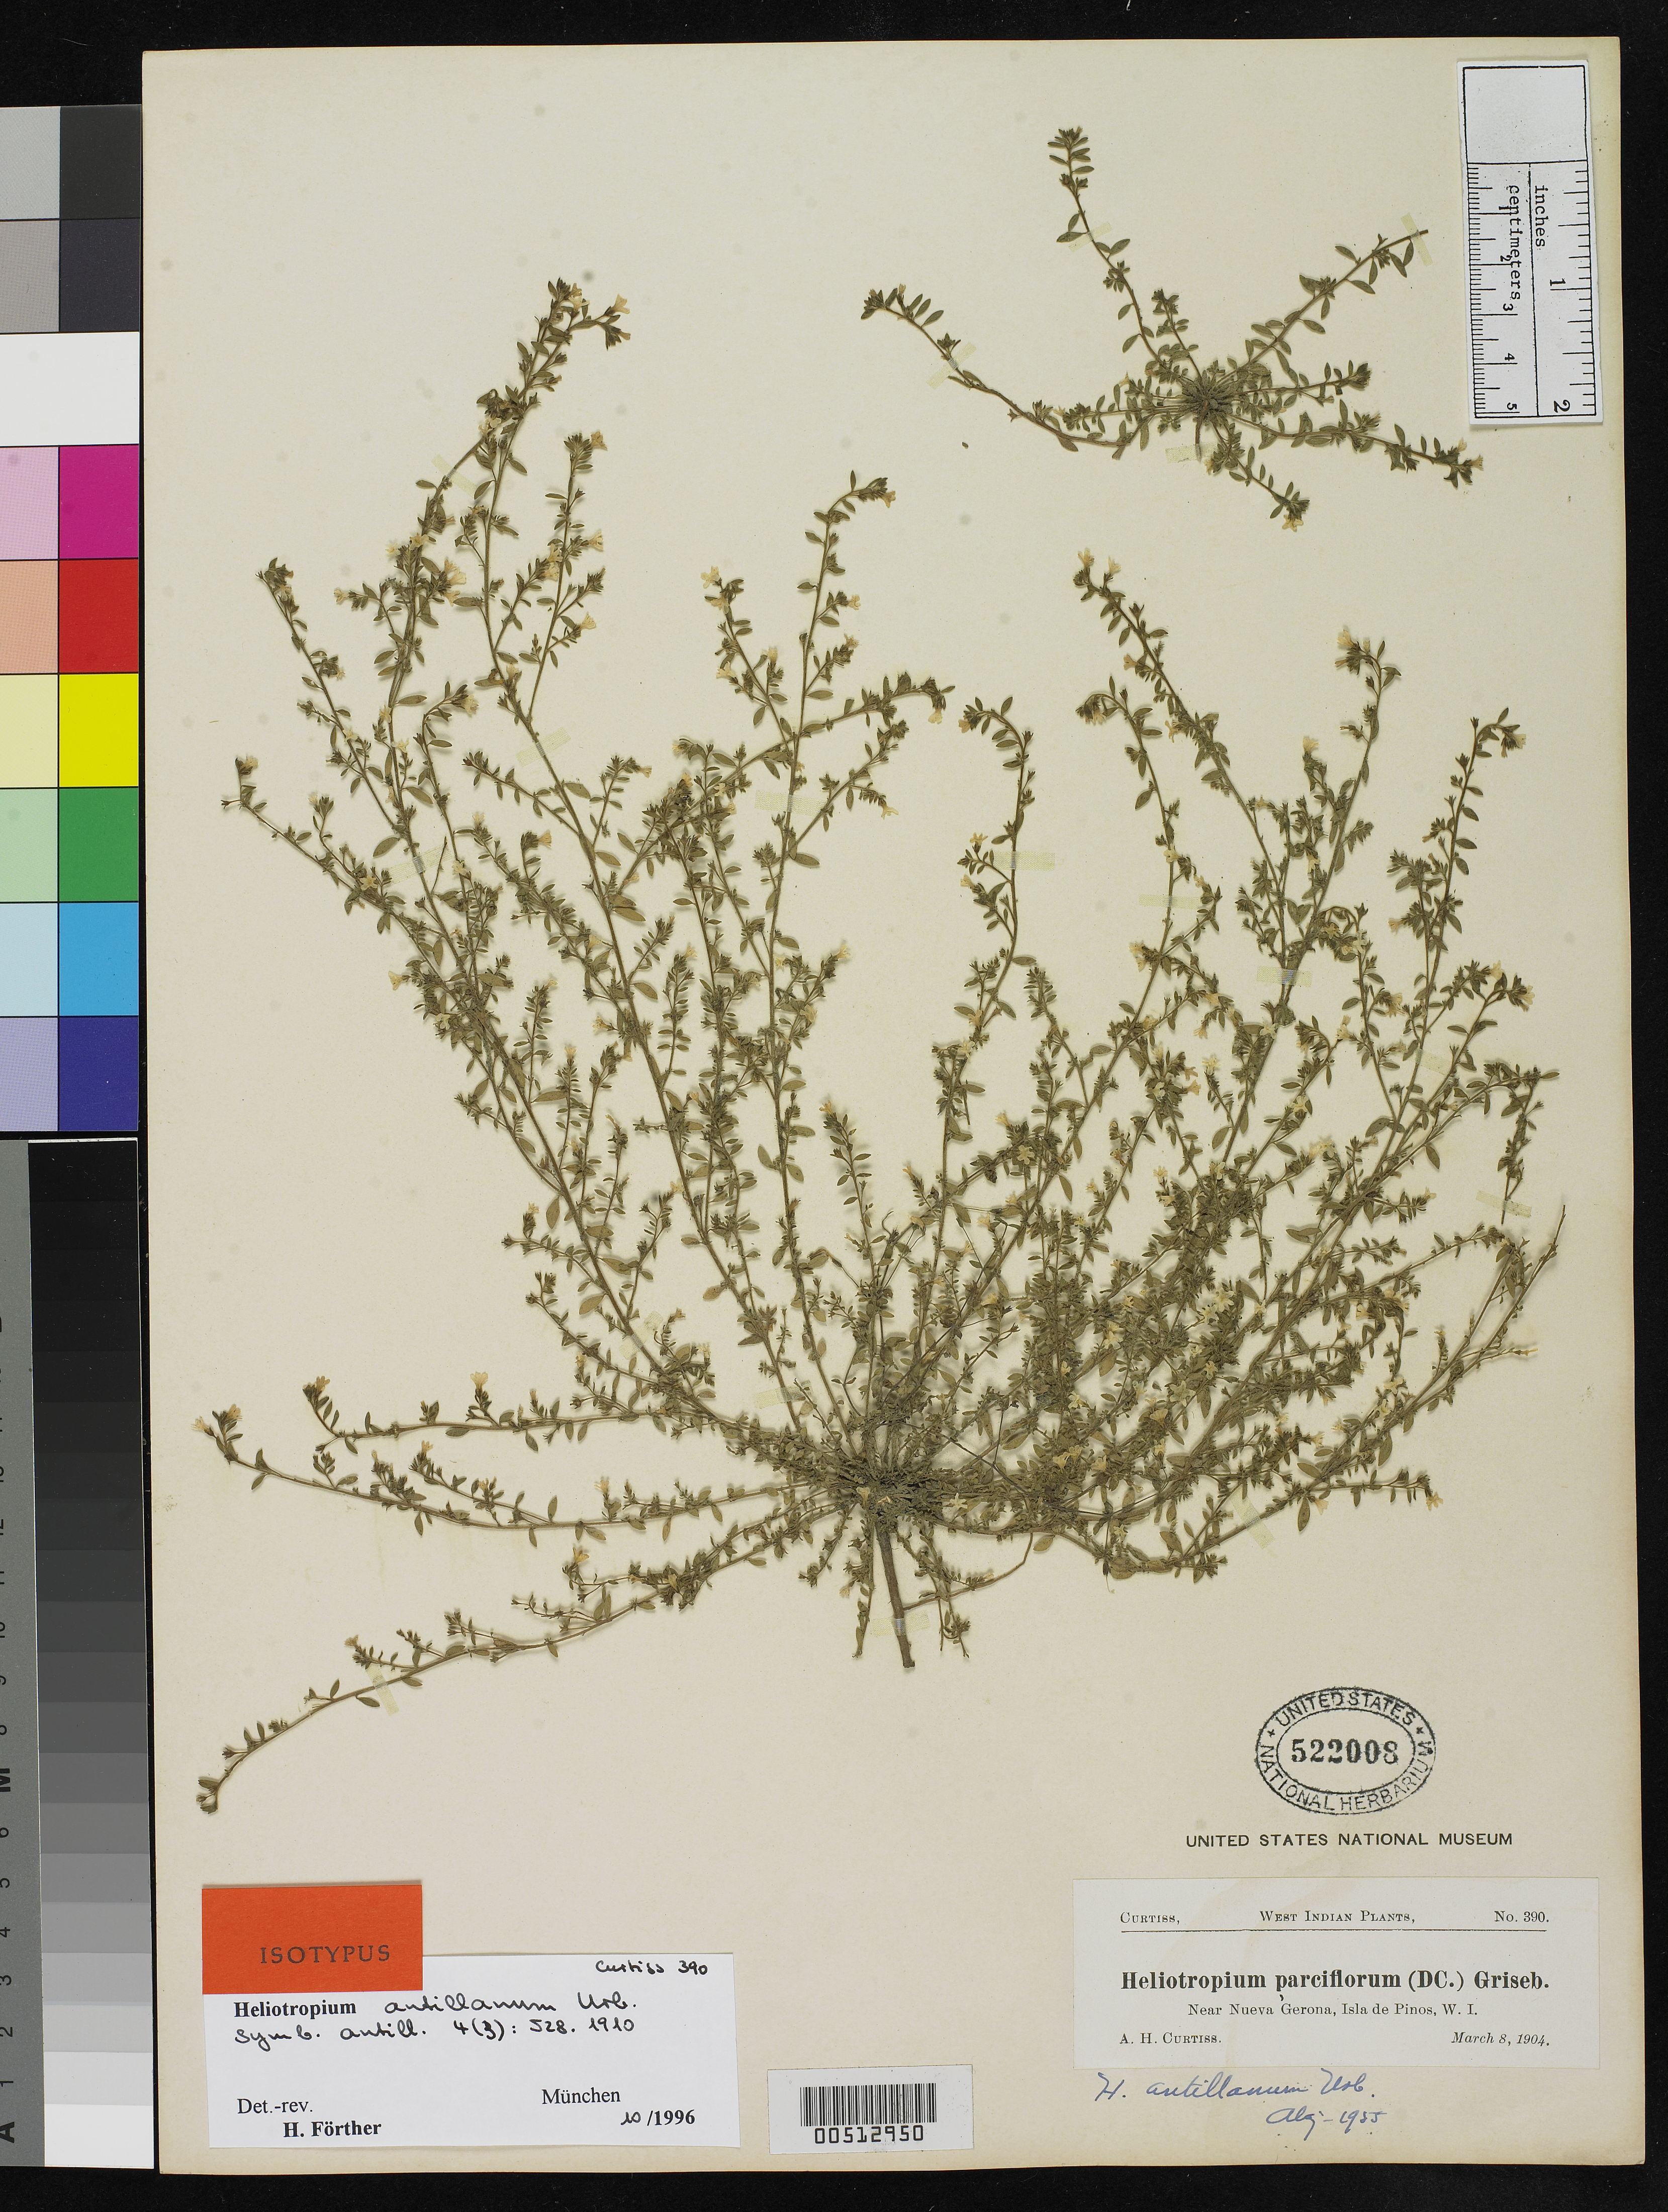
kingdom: Plantae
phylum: Tracheophyta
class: Magnoliopsida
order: Boraginales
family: Heliotropiaceae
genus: Heliotropium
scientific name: Heliotropium antillanum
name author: Urb.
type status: Isosyntype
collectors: A. H. Curtiss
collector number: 390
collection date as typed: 08 Mar 1904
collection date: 1904-03-08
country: Cuba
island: Isla de La Juventud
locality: Near Nueva Gerona, Isla de Pinos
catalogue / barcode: US 522008